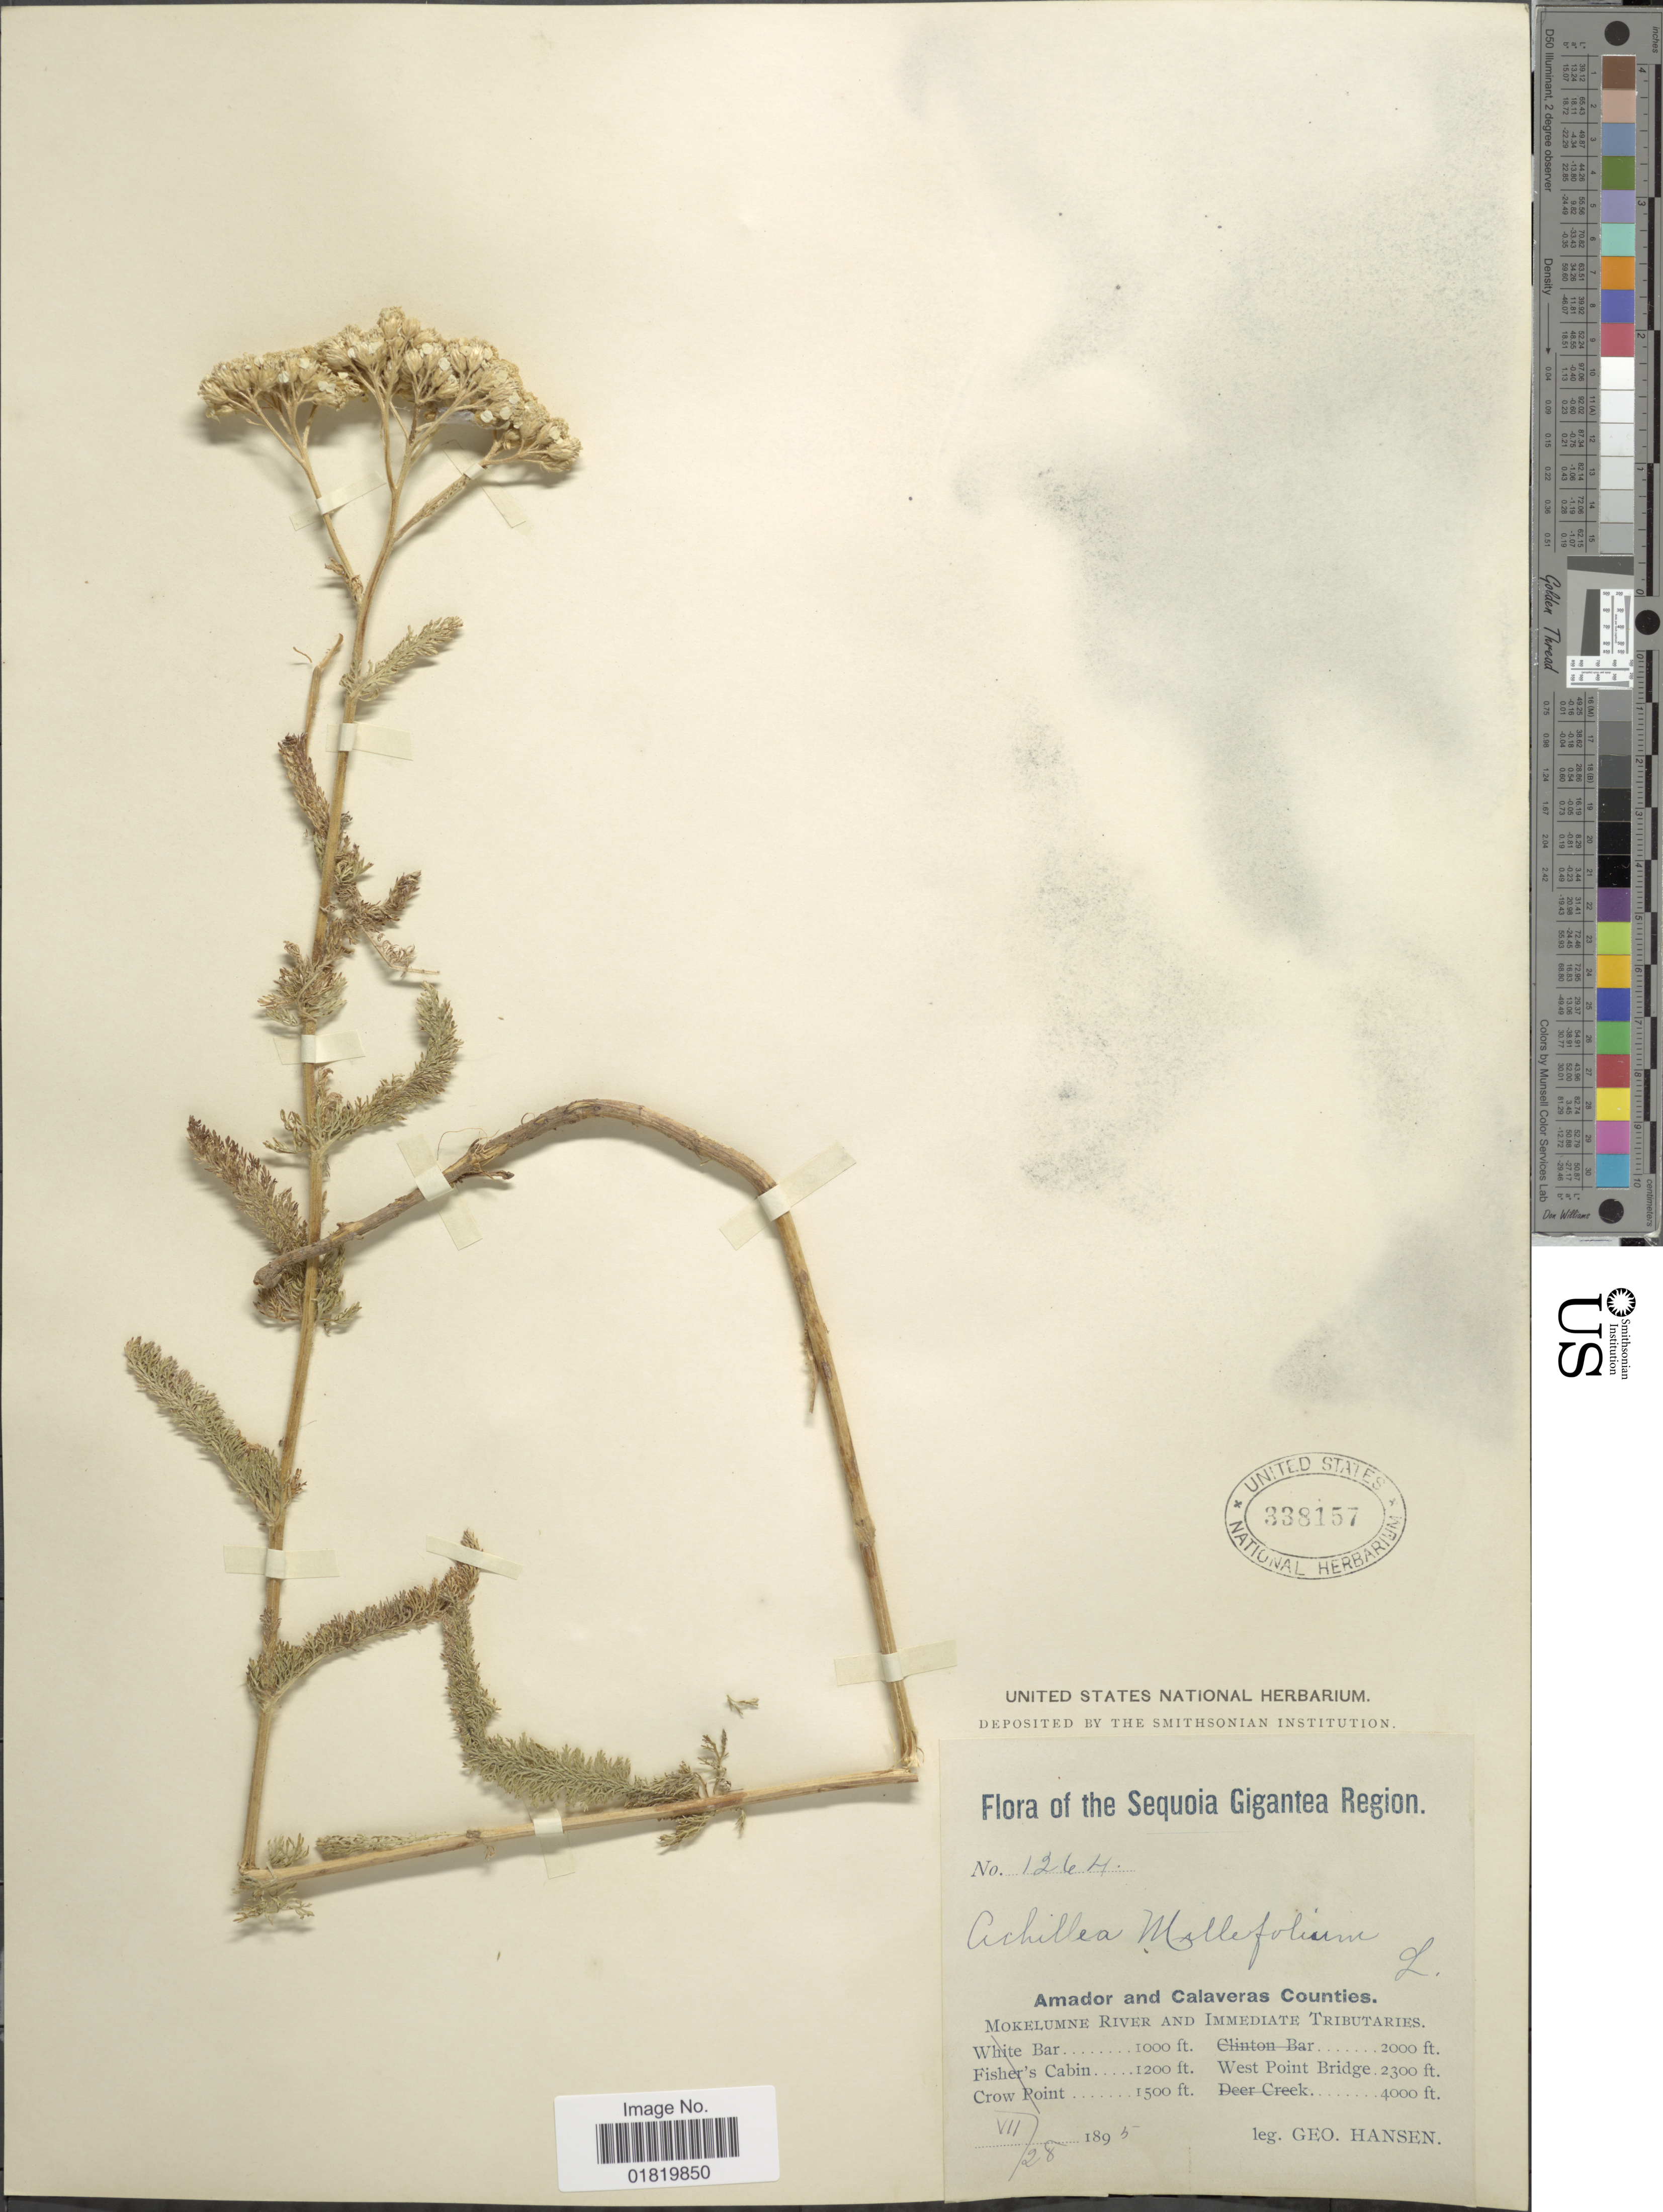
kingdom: Plantae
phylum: Tracheophyta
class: Magnoliopsida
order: Asterales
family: Asteraceae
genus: Achillea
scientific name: Achillea californica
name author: Pollard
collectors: G. Hansen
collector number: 1264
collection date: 1895-07-28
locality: Sequoia Gigantea Region. Amador and Calaveras Counties. Mokelumne River and Immediate Tributaries. West Point Bridge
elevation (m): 701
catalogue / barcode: US 338157